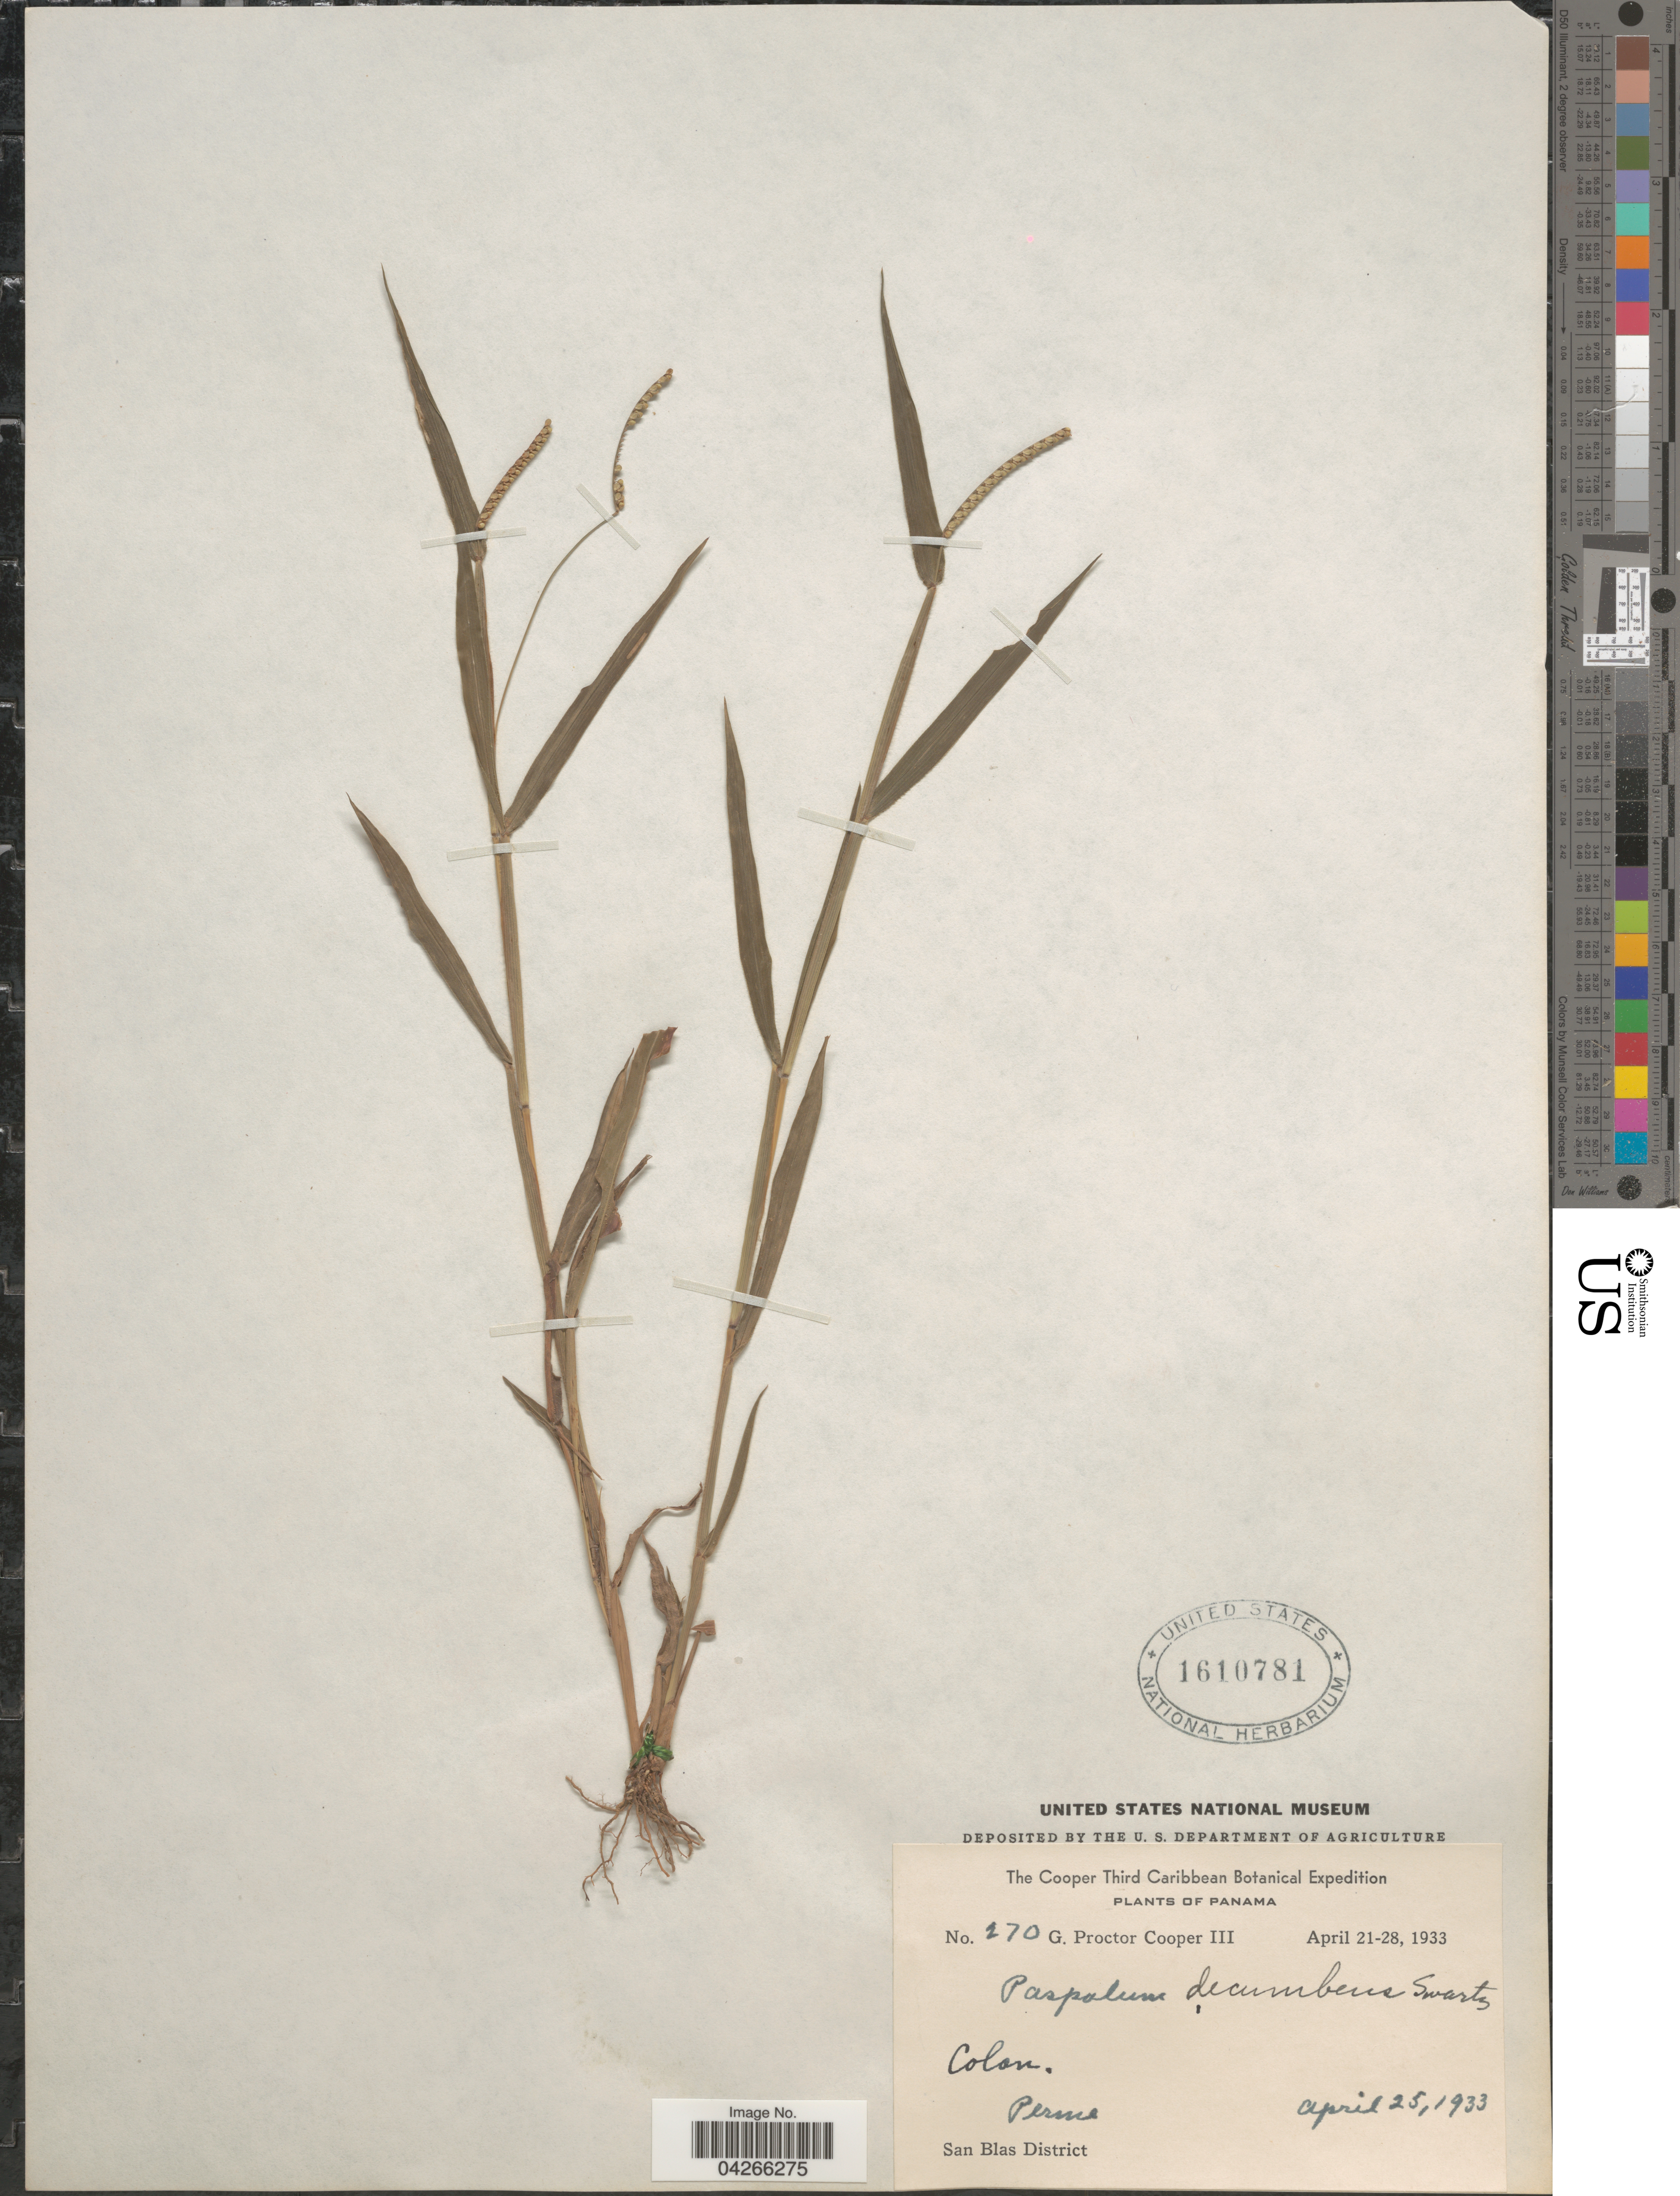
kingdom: Plantae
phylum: Tracheophyta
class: Liliopsida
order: Poales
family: Poaceae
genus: Paspalum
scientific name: Paspalum decumbens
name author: Sw.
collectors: G. Cooper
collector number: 270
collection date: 1933-04-21/1933-04-28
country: Panama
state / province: Kuna Yala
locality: The Cooper Third Caribbean Botanical Expedition. Colon. Perme. San Blas District.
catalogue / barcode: US 1610781